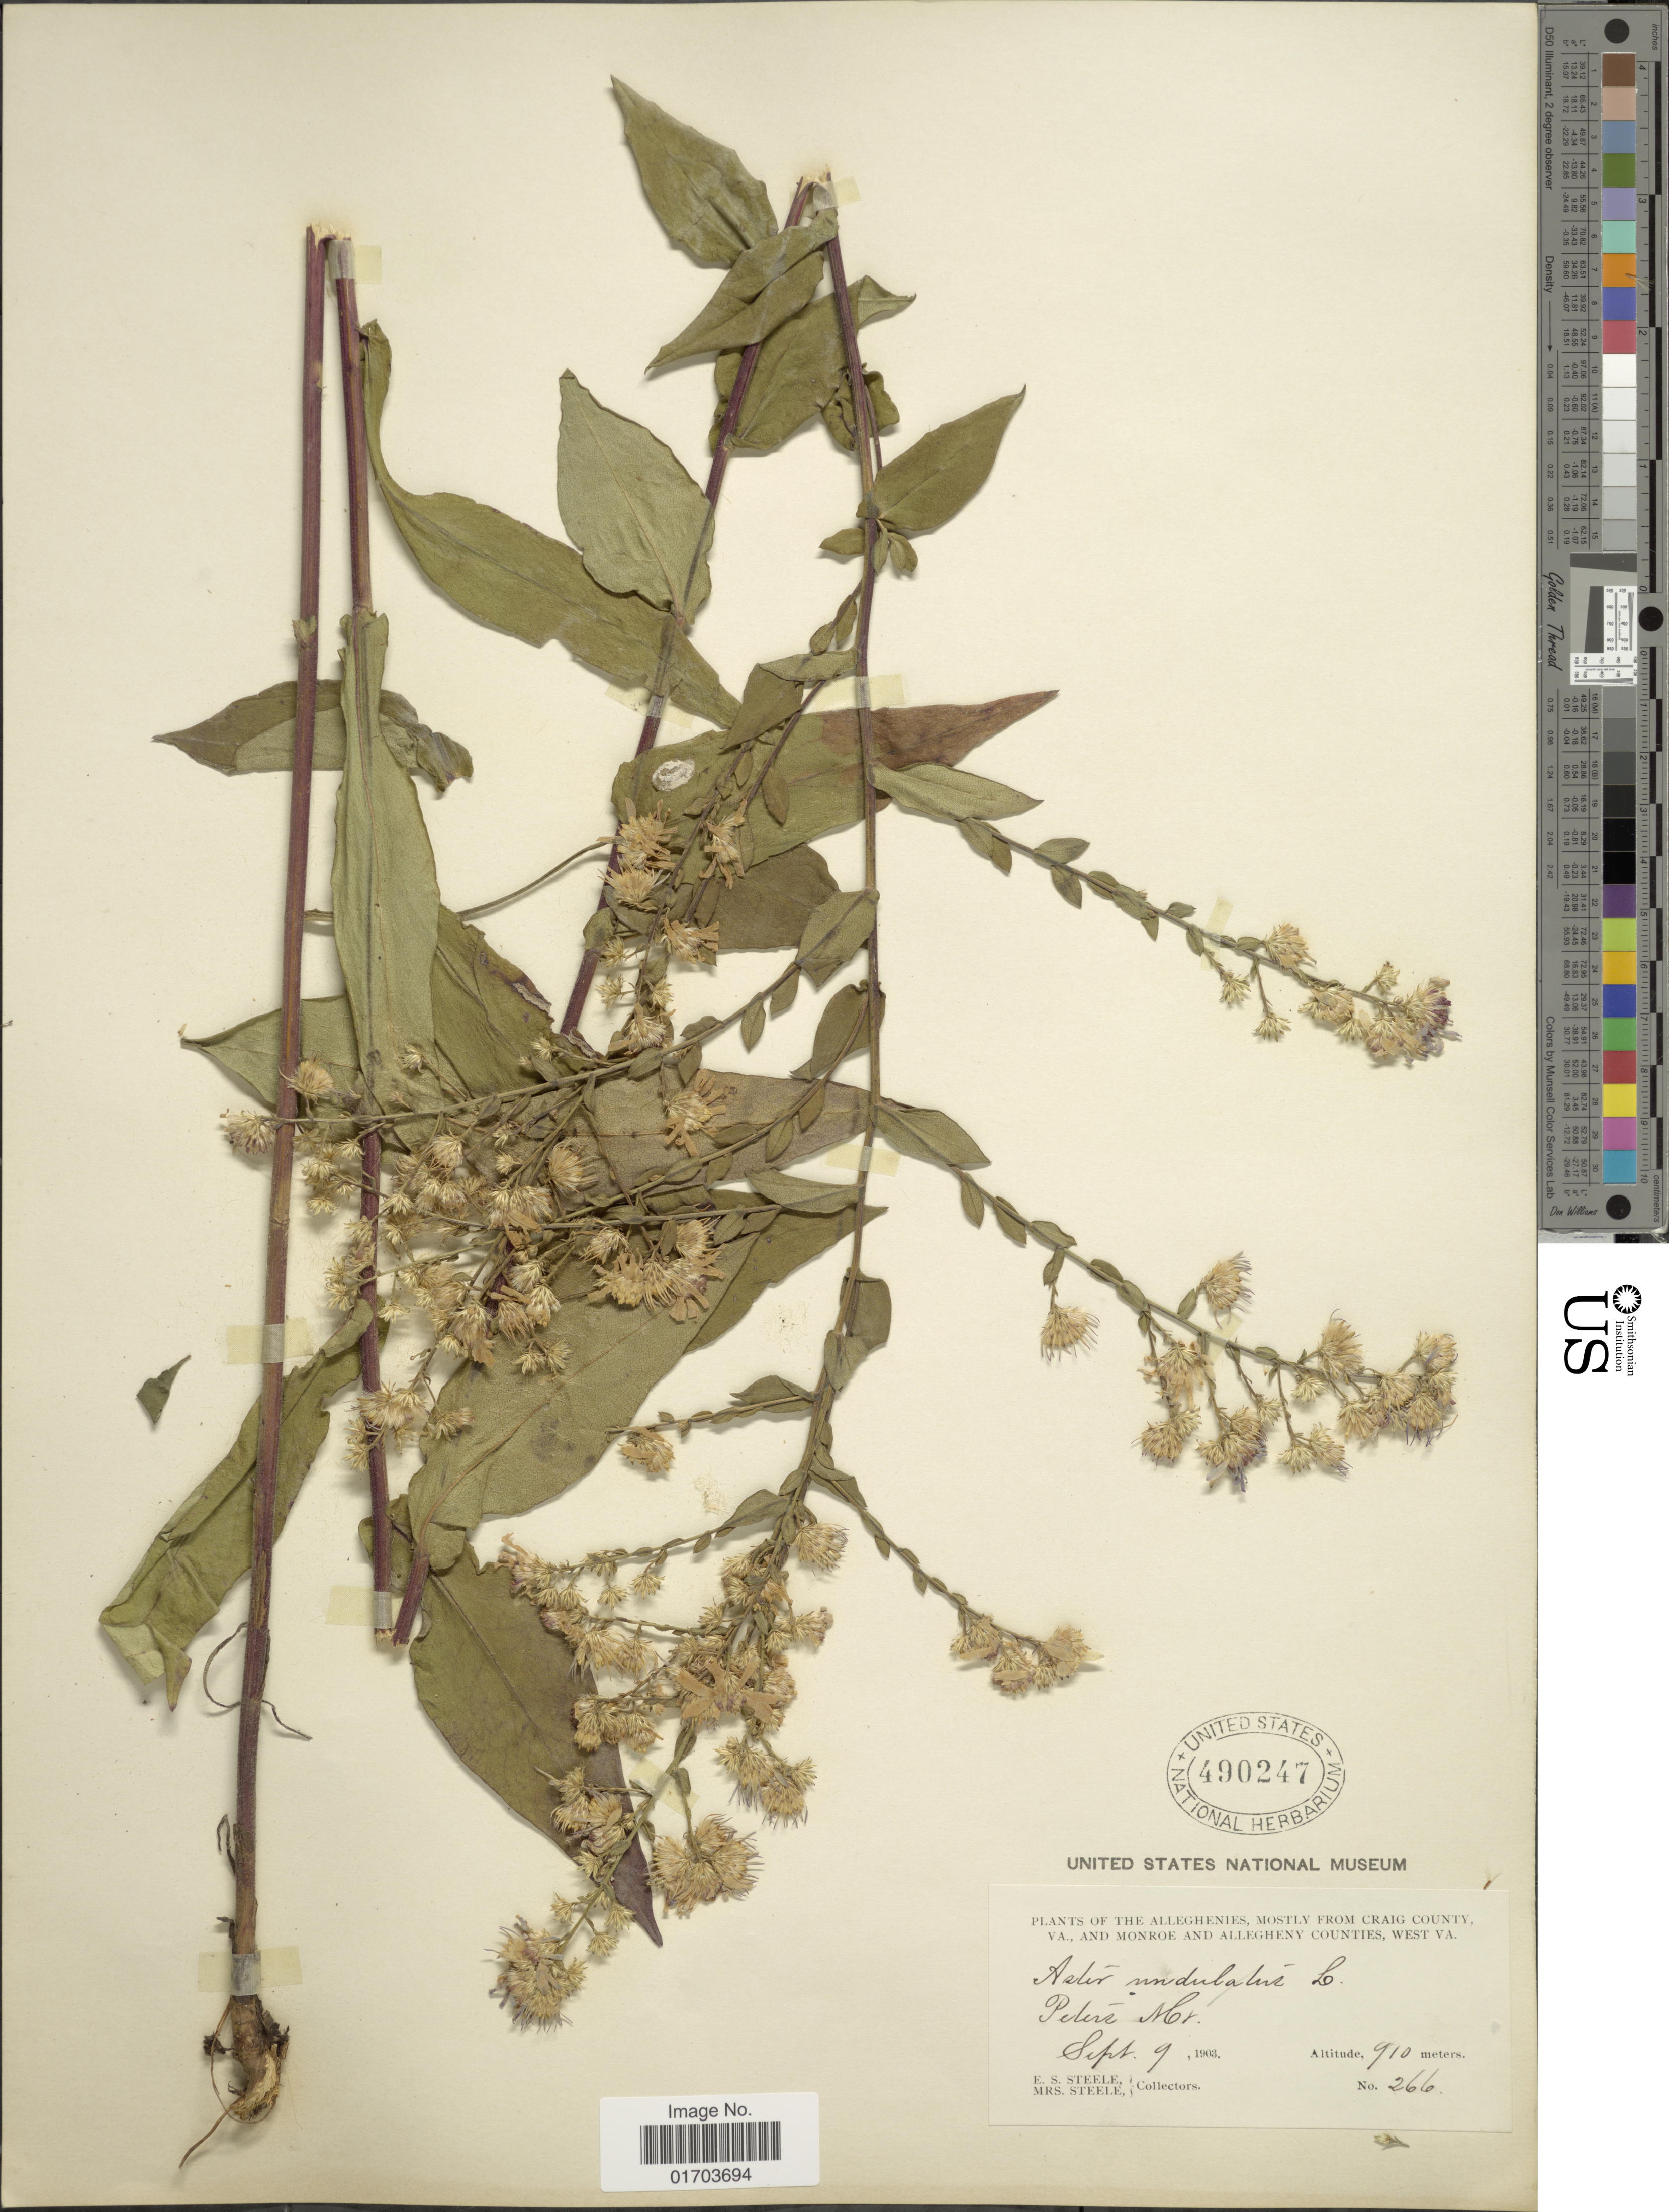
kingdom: Plantae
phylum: Tracheophyta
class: Magnoliopsida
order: Asterales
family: Asteraceae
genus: Symphyotrichum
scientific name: Symphyotrichum undulatum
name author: (L.) G.L. Nesom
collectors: E. Steele & Mrs. E. S. Steele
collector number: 266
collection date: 1903-09-09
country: United States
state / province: Virginia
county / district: Craig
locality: Alleghenies, mostly from Craig County, Va., and Monroe and Allegheny Counties, West Va. Peters Mt.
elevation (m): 910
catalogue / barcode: US 490247